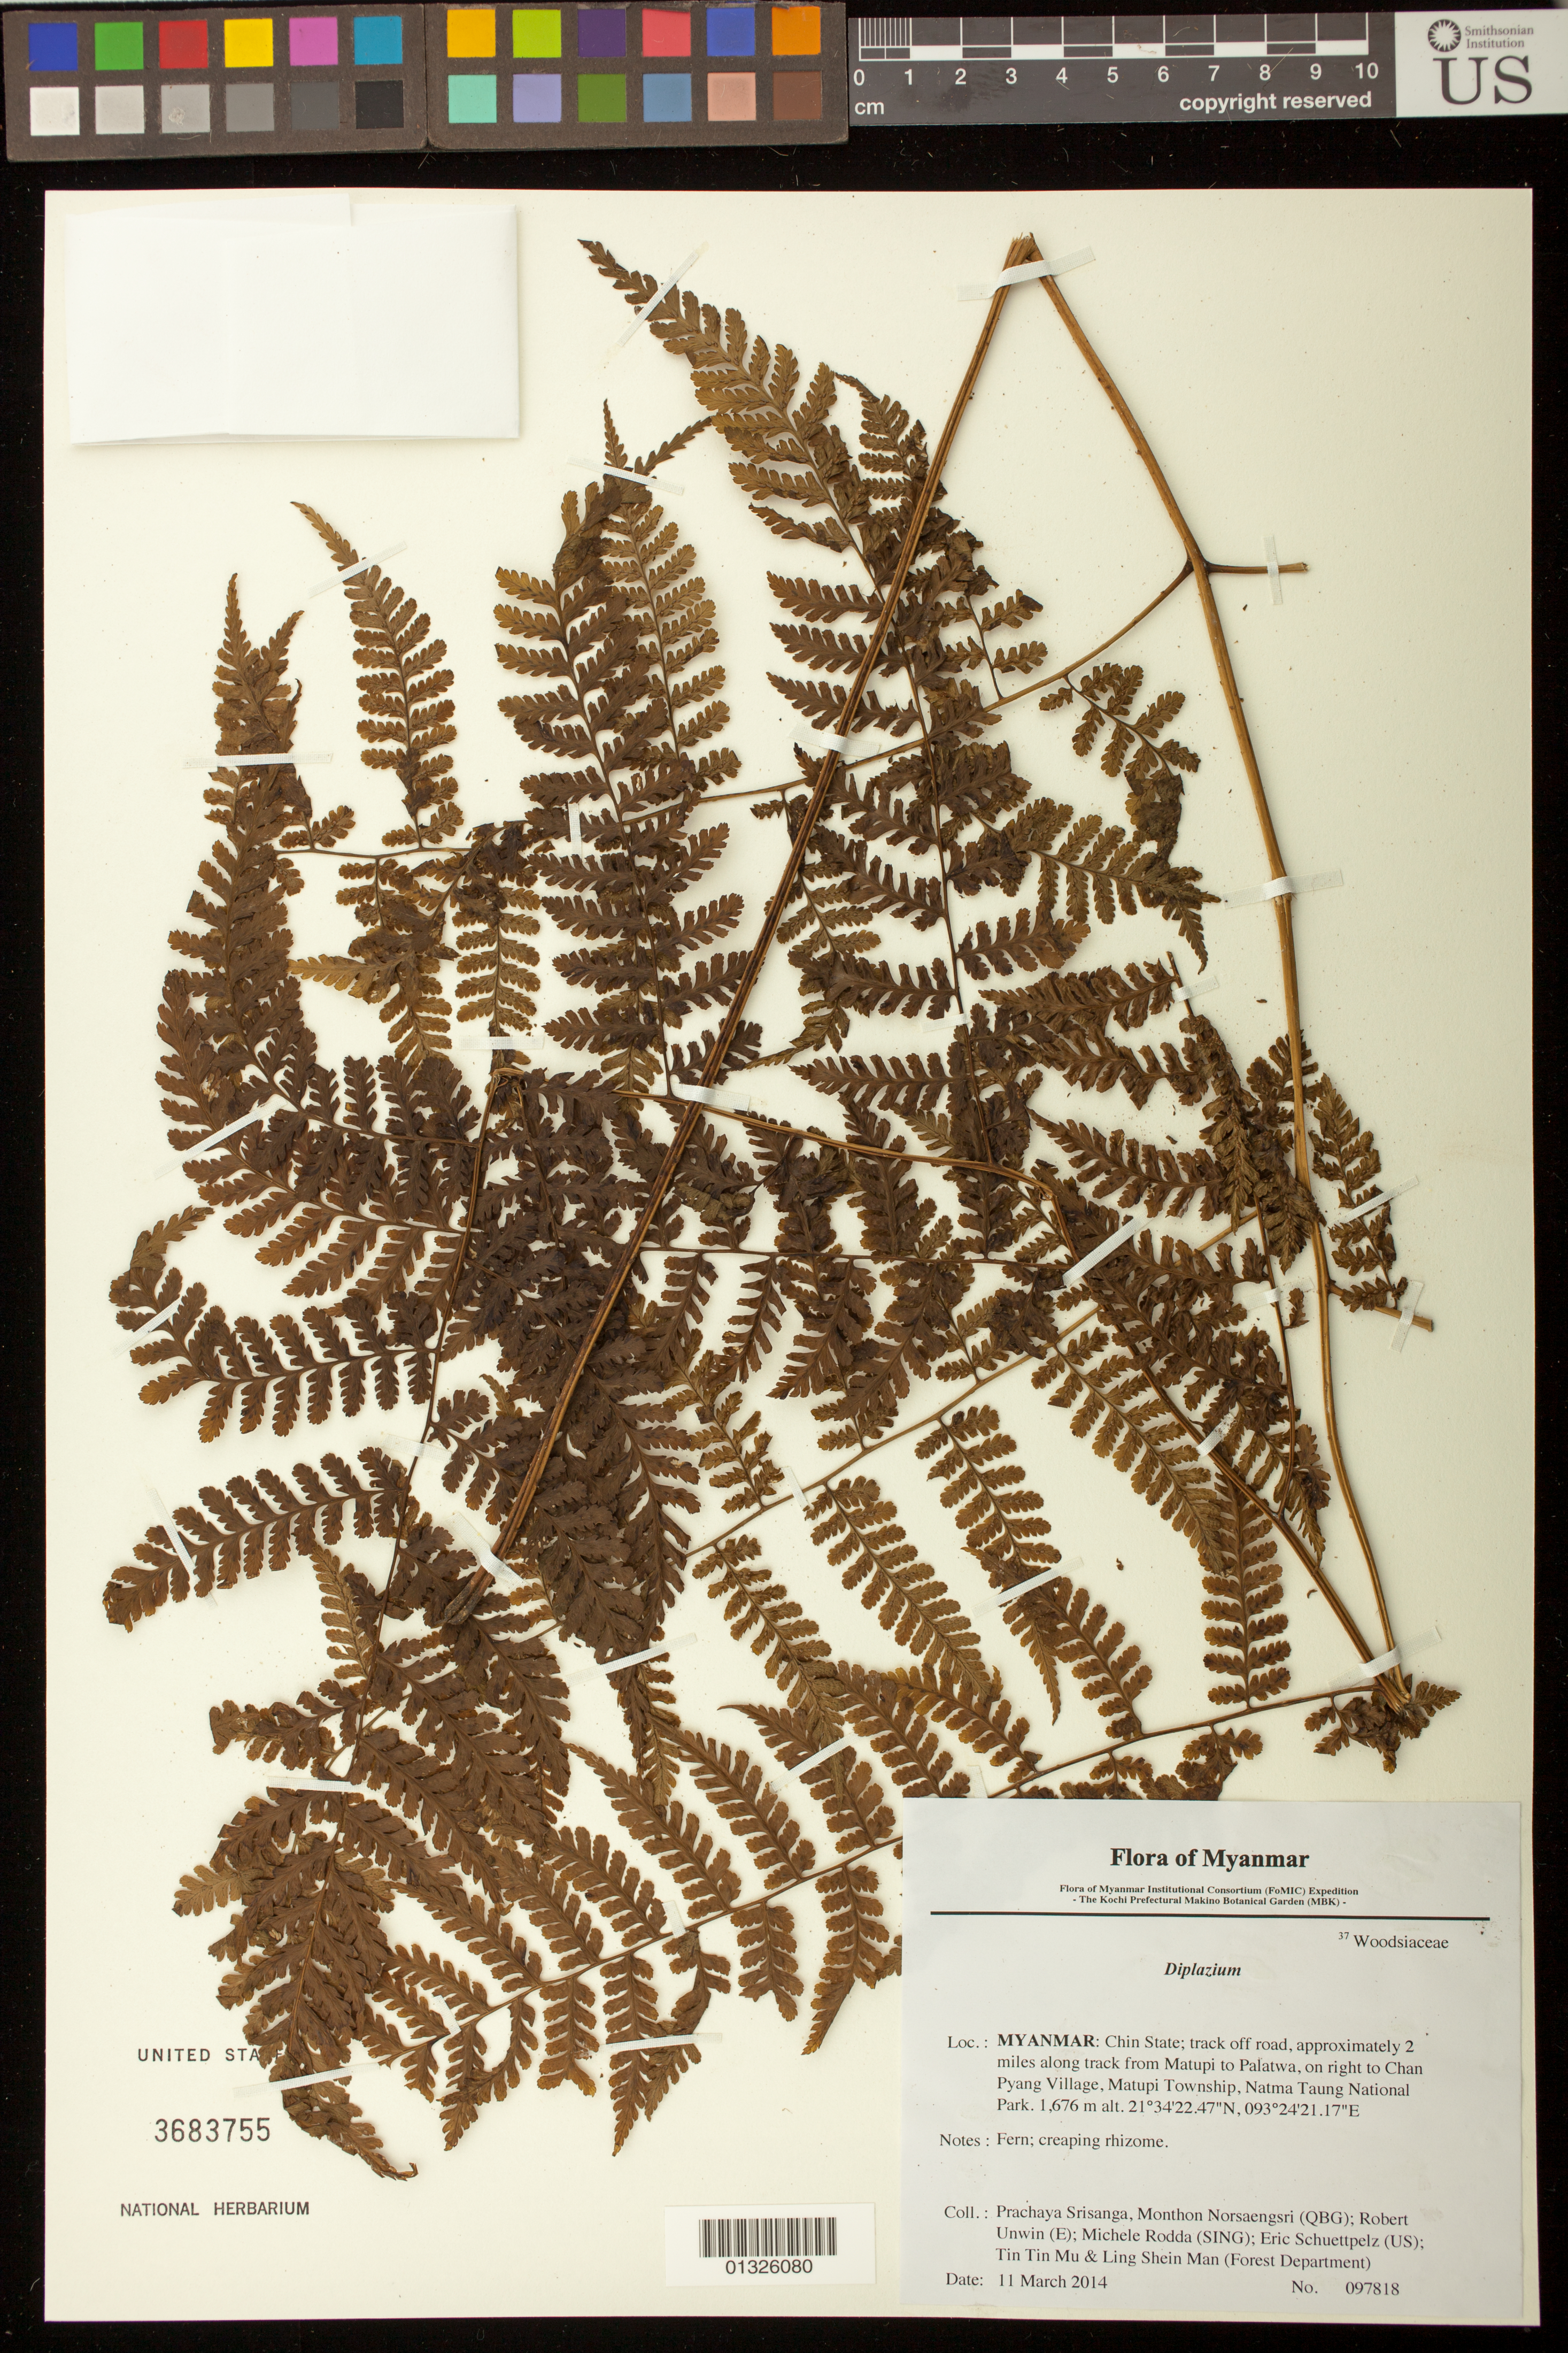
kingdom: Plantae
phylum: Tracheophyta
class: Polypodiopsida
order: Polypodiales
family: Athyriaceae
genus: Diplazium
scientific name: Diplazium sp.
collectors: P. Srisanga, M. Norsaengsri, R. Unwin, M. Rodda, E. Schuettpelz, Tin Tin Mu & Ling Shein Man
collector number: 97818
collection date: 2014-03-11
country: Myanmar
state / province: Chin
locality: Track off road, approximately 2 miles along track from Matupi to Palatwa, on right to Chan Pyang Village, Matupi Township, Natma Taung National Park.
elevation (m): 1676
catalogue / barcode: US 3683755